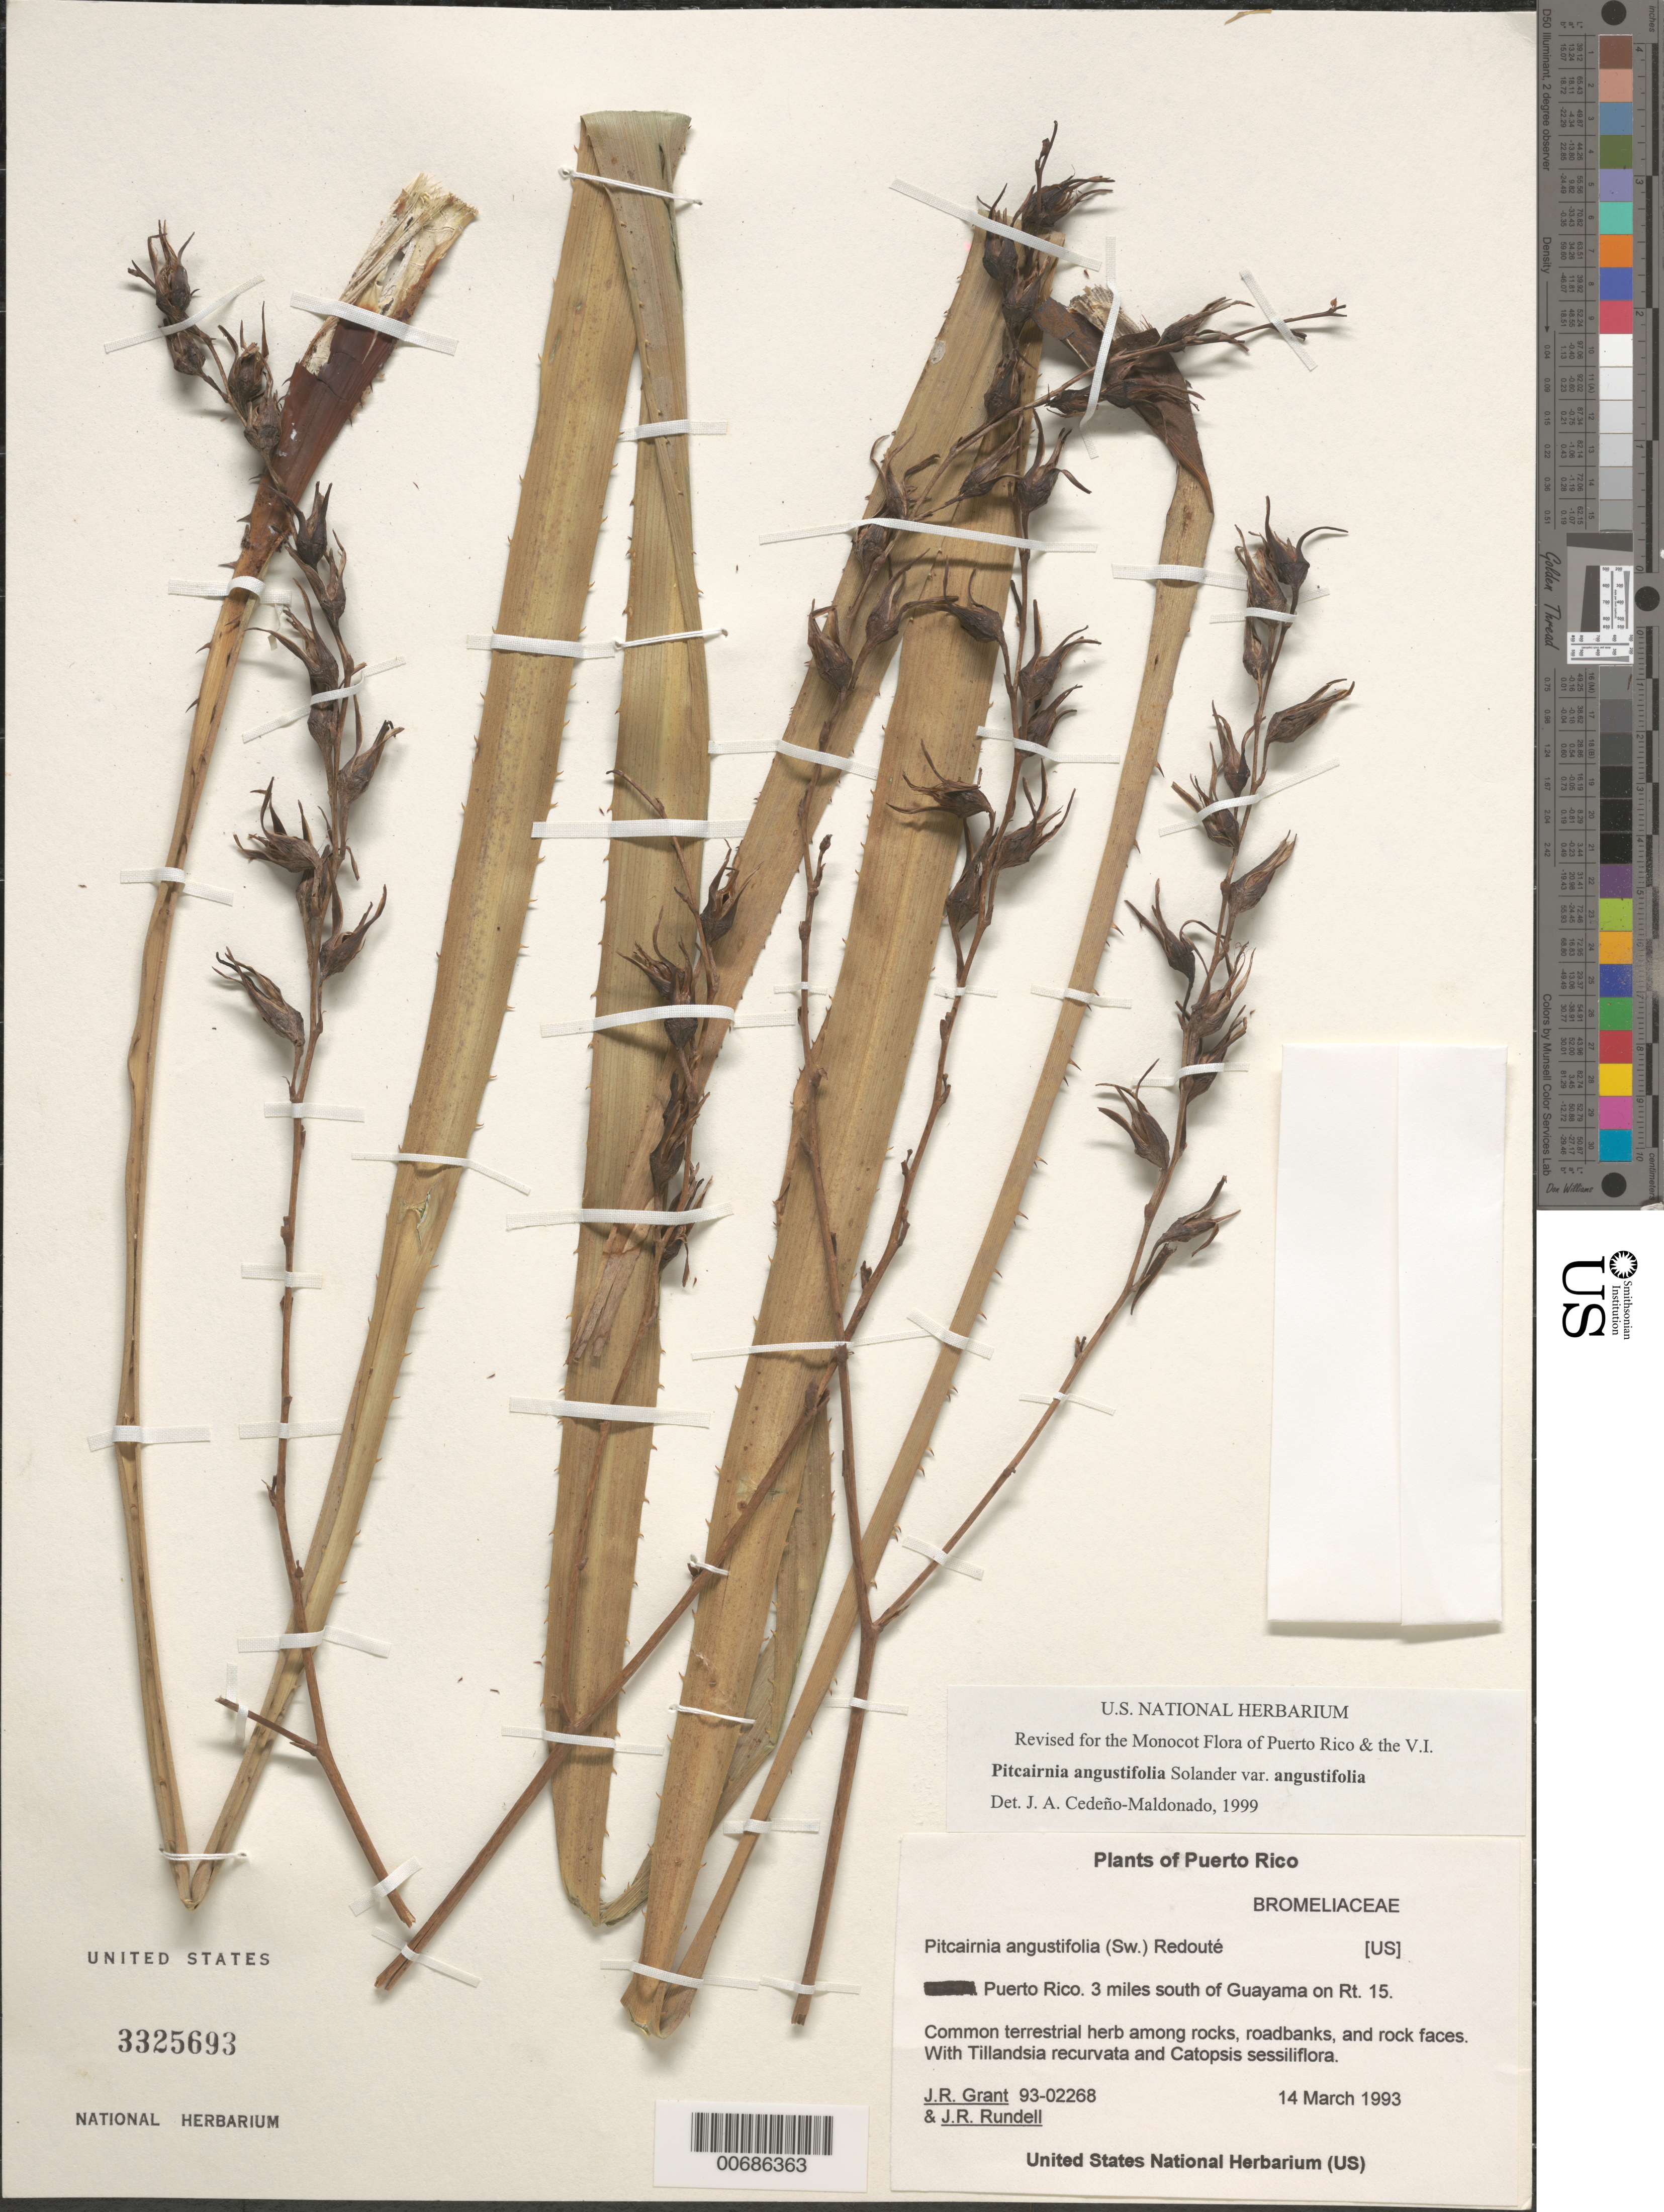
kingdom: Plantae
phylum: Tracheophyta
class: Liliopsida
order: Poales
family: Bromeliaceae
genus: Pitcairnia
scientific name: Pitcairnia angustifolia var. angustifolia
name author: Sol. ex Aiton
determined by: Cedeño-Maldonado, J. A.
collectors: J. R. Grant & J. R. Rundell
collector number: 93-02268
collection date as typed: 14 Mar 1993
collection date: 1993-03-14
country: Puerto Rico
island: Greater Antilles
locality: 3 mi. S of Guayama on Rt. 15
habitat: Among rocks, roadbanks, and rock faces; w/Tillandsia recurvata and Catopsis sessiliflora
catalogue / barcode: US 3325693